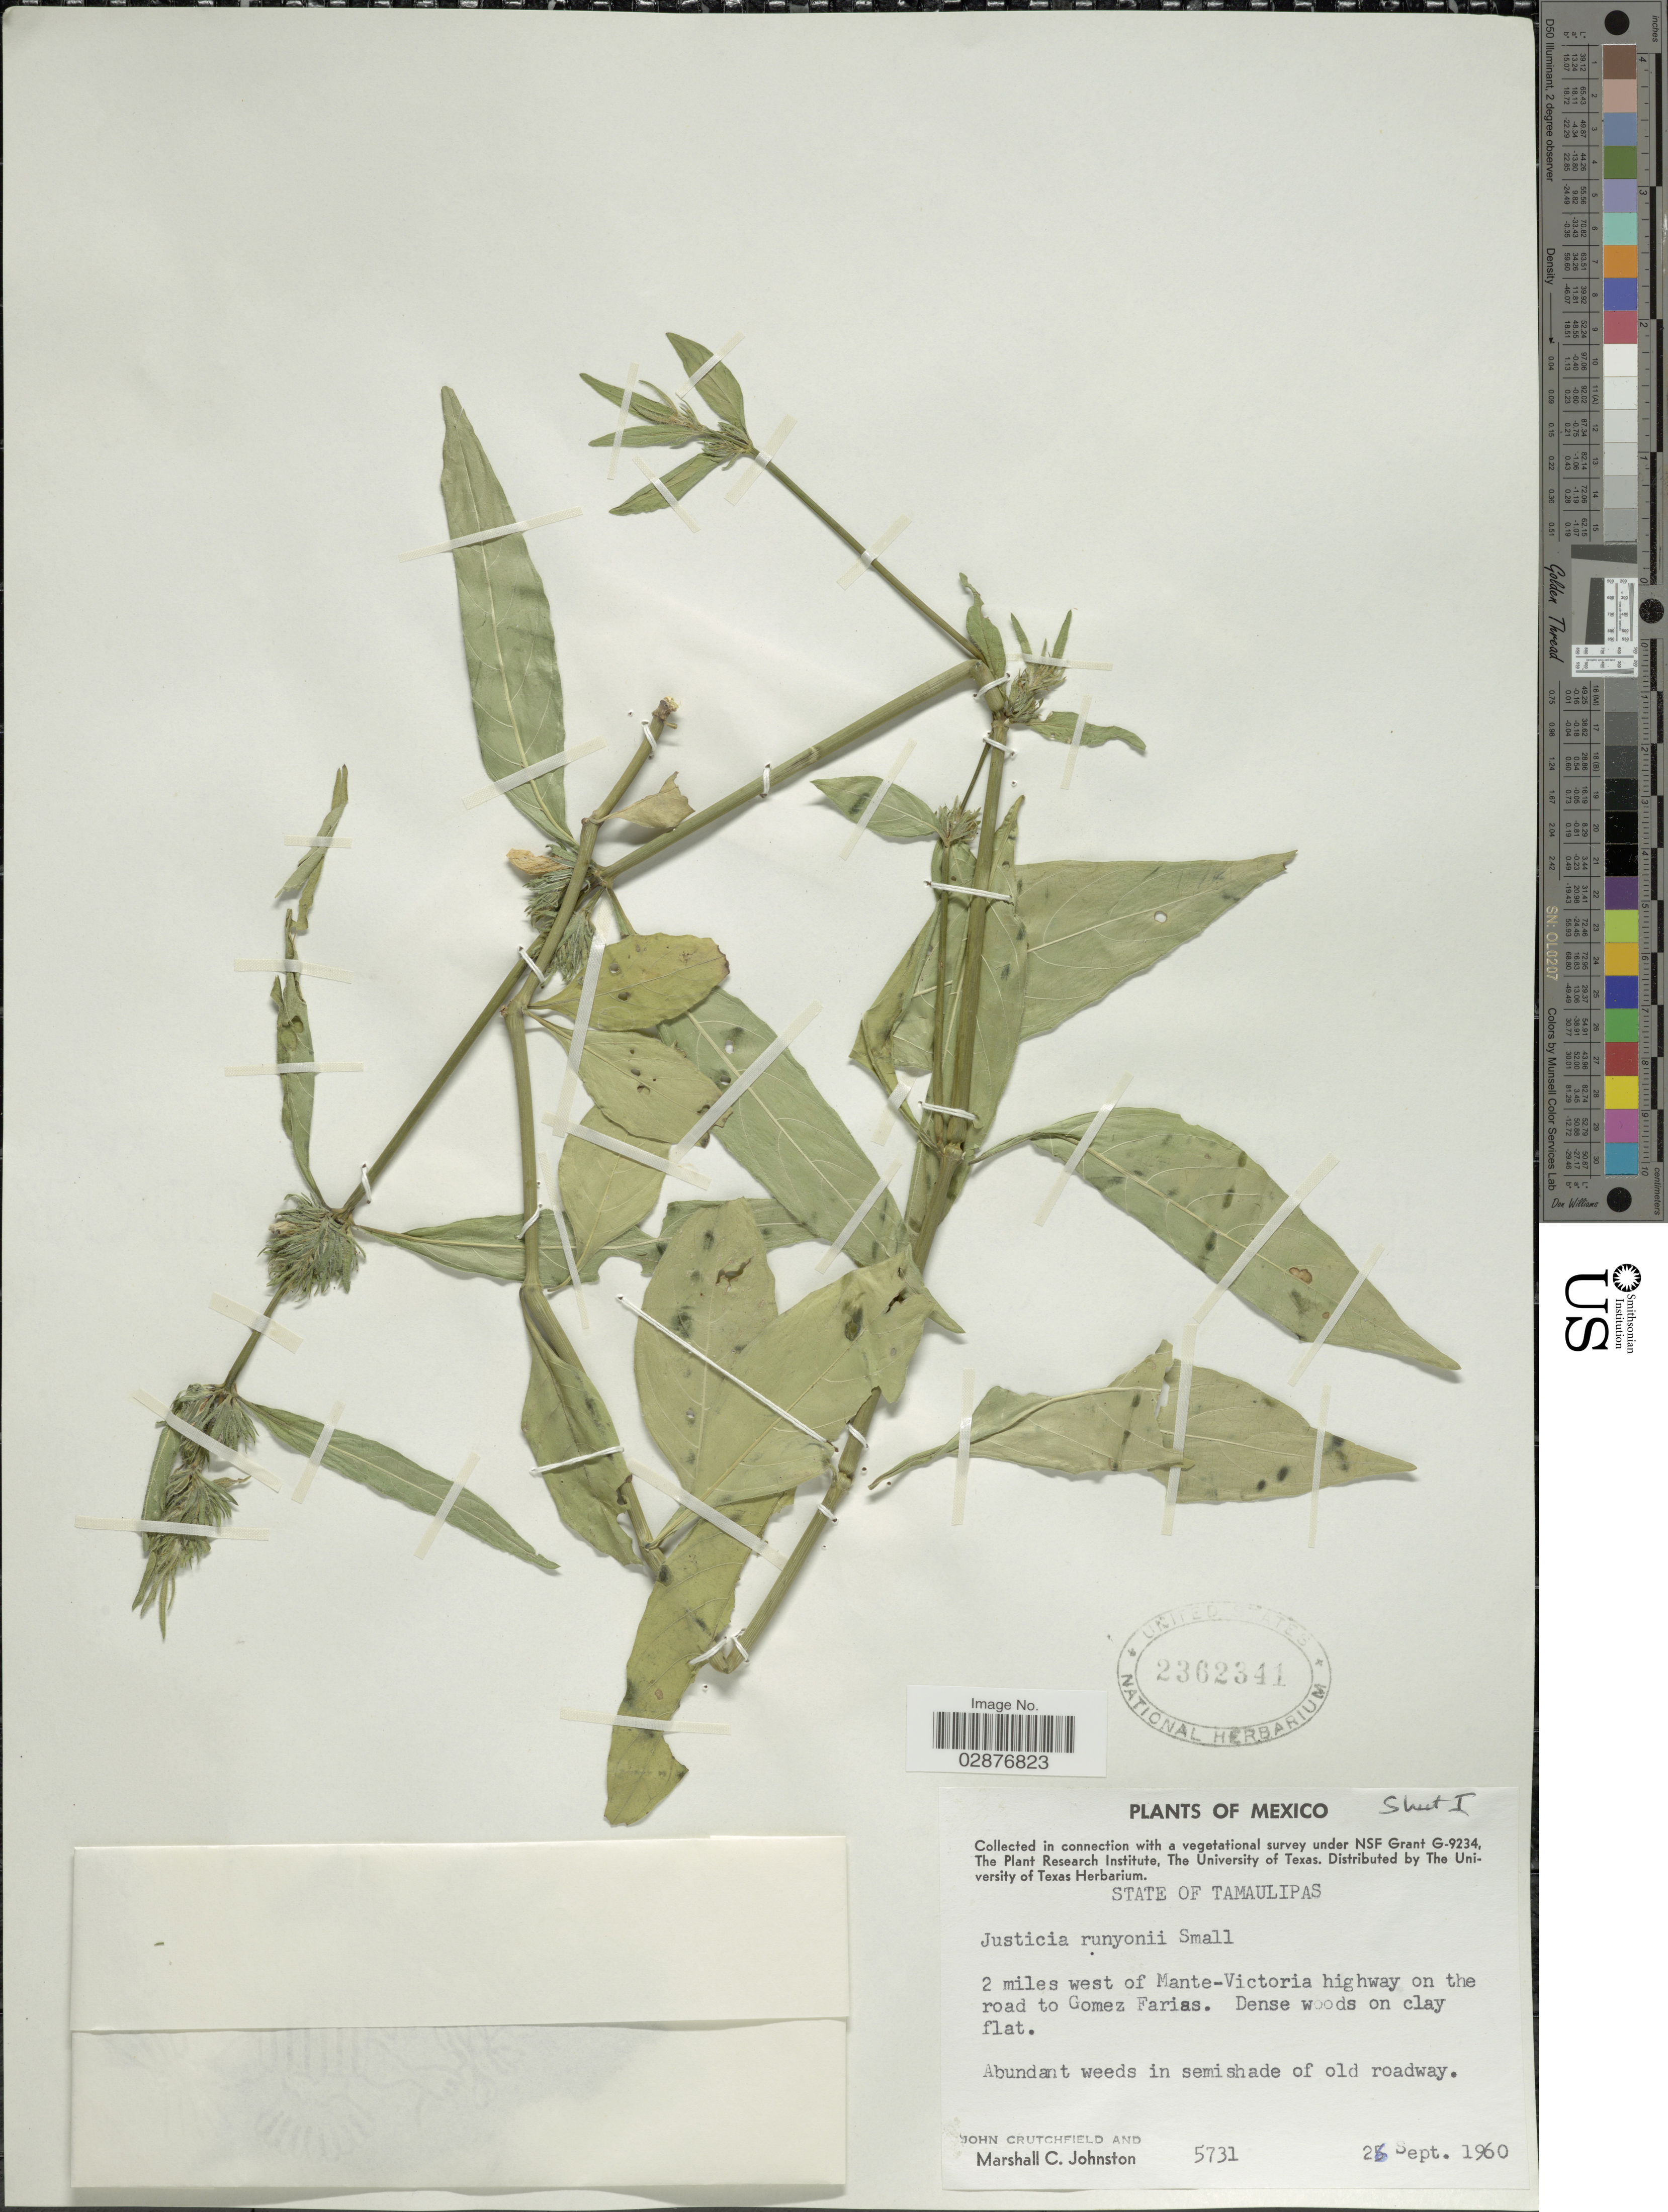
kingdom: Plantae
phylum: Tracheophyta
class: Magnoliopsida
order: Lamiales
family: Acanthaceae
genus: Justicia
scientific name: Justicia runyonii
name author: Small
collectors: J. Crutchfield & M. Johnston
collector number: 5731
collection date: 1960-09-26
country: Mexico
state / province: Tamaulipas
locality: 2 miles west of Mante-Victoria highway on the road to Gomez Farias.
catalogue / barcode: US 2362341